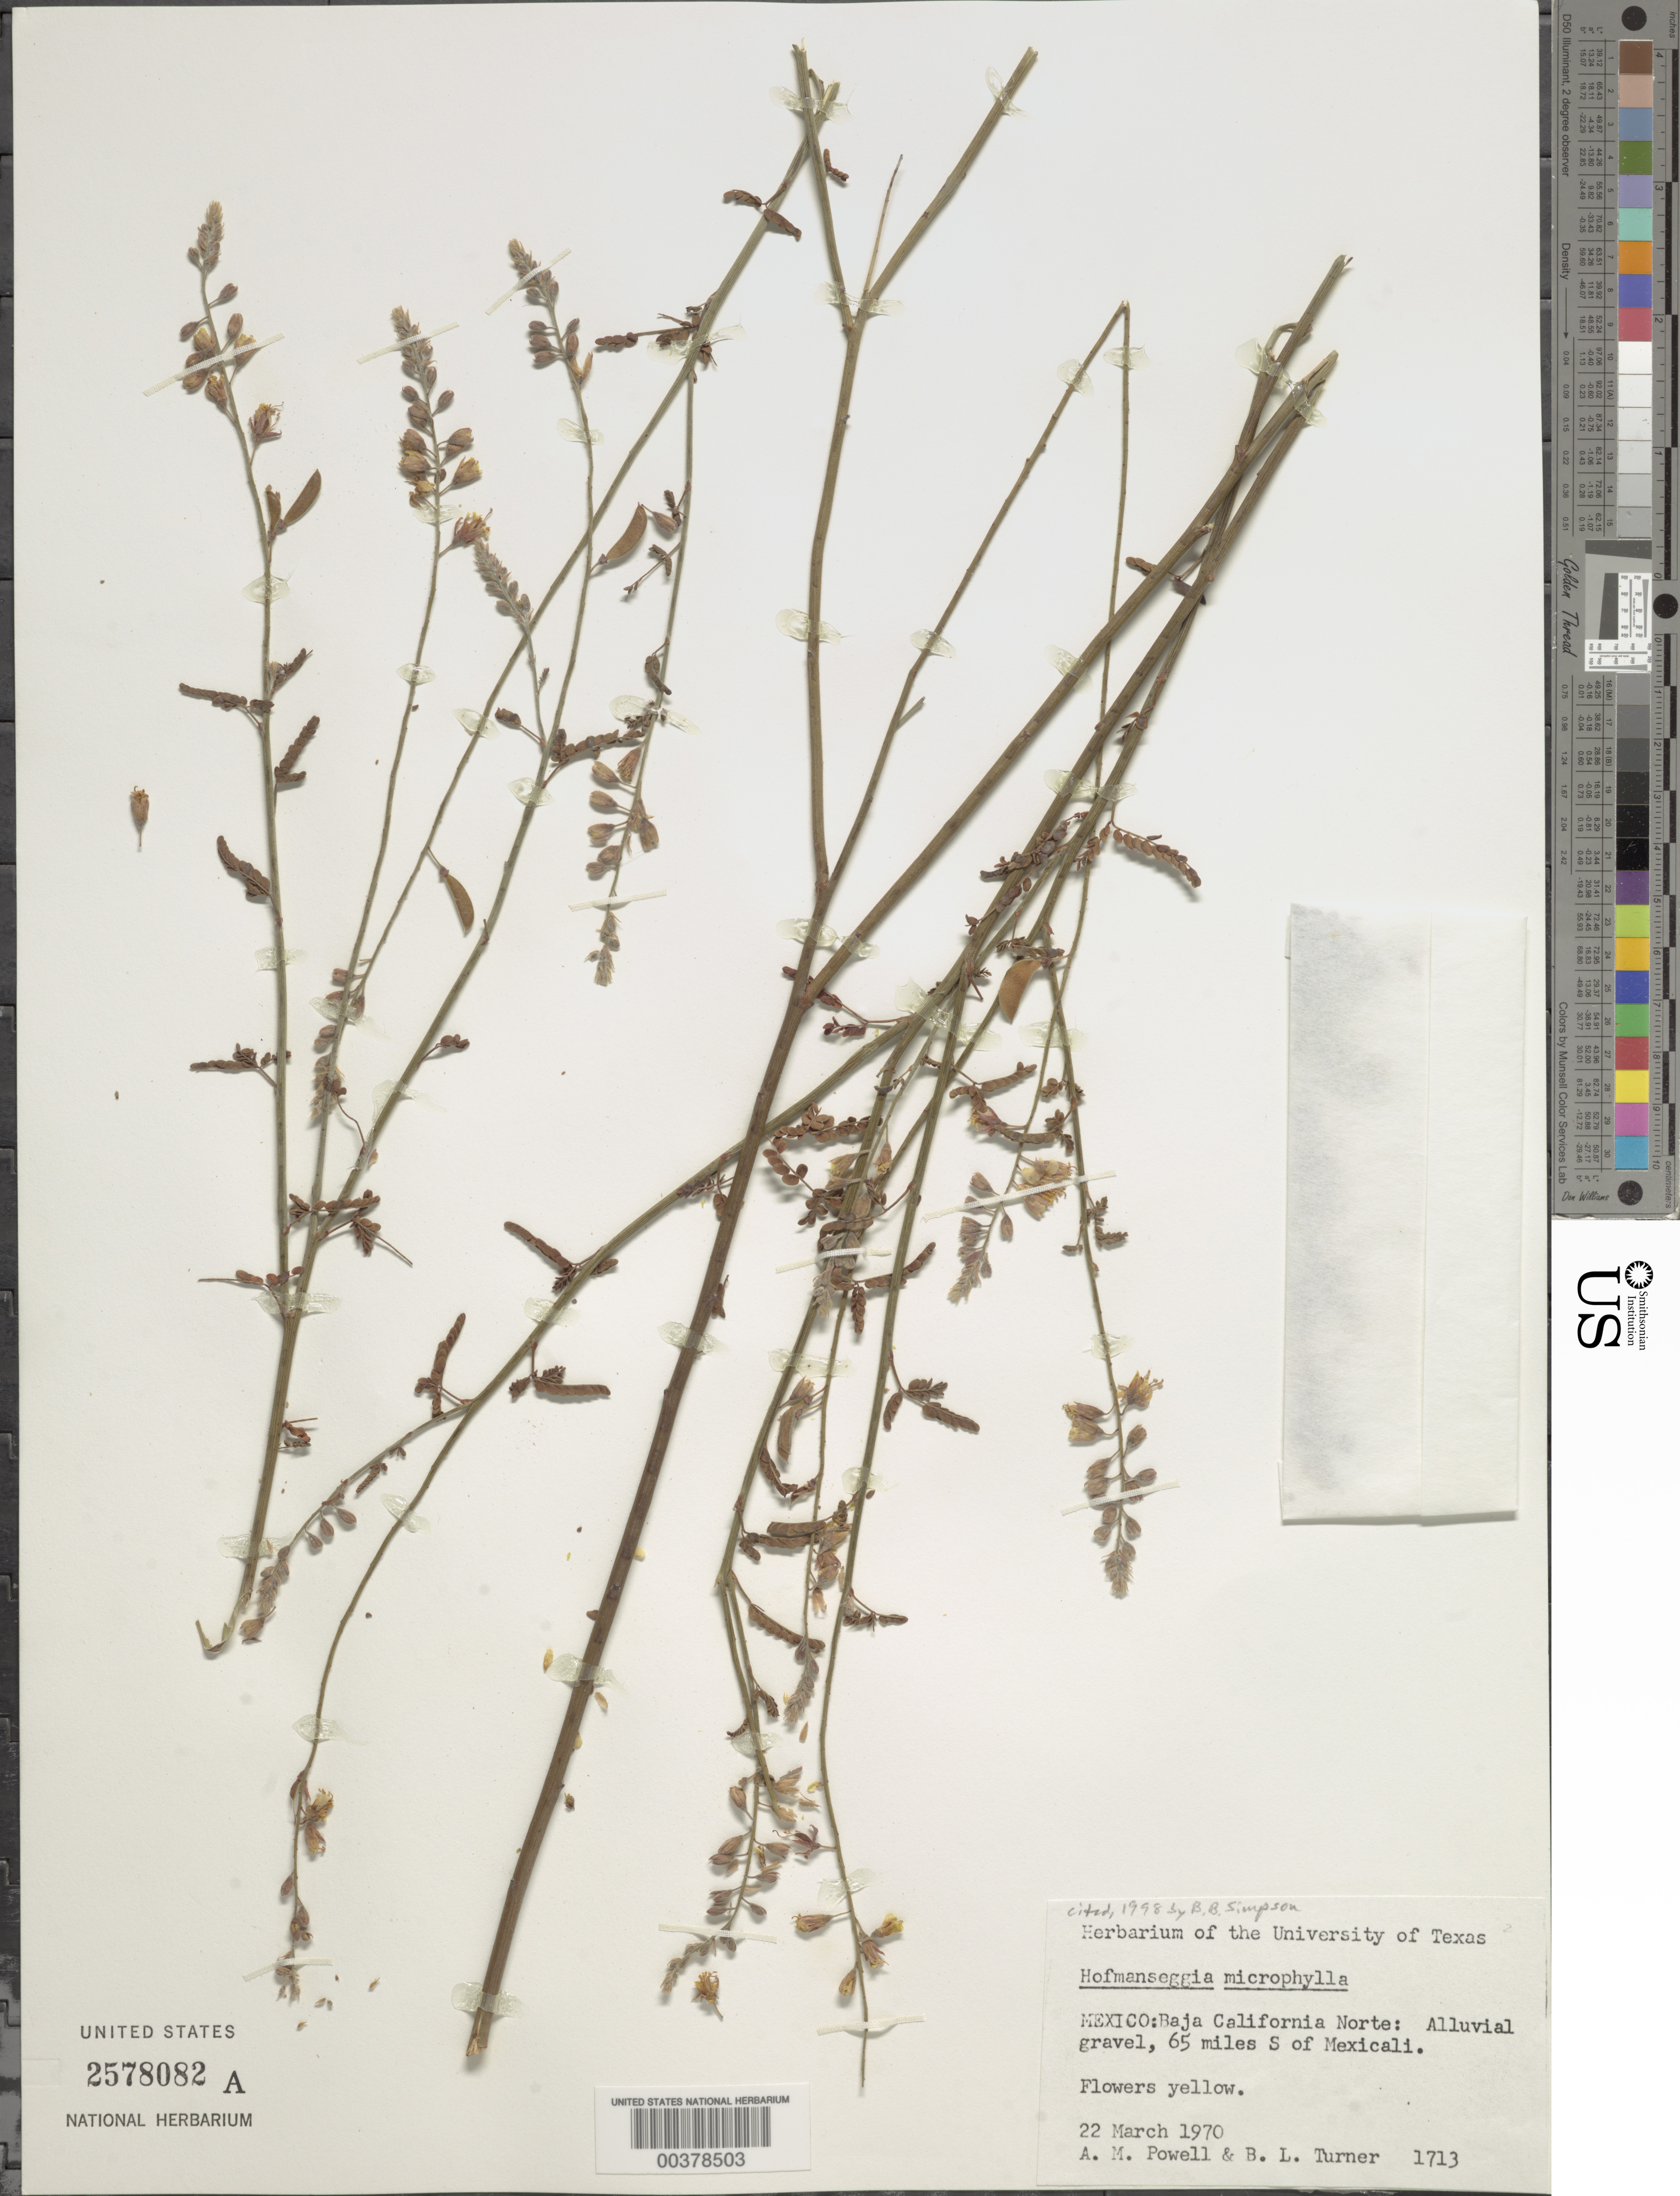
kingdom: Plantae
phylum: Tracheophyta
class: Magnoliopsida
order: Fabales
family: Fabaceae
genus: Hoffmannseggia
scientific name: Hoffmannseggia microphylla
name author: Torr.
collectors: A. M. Powell & B. L. Turner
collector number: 1713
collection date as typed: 22 Mar 1970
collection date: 1970-03-22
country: Mexico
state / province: Baja California Norte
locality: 65 mi S of Mexicali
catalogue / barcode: US 2578082A